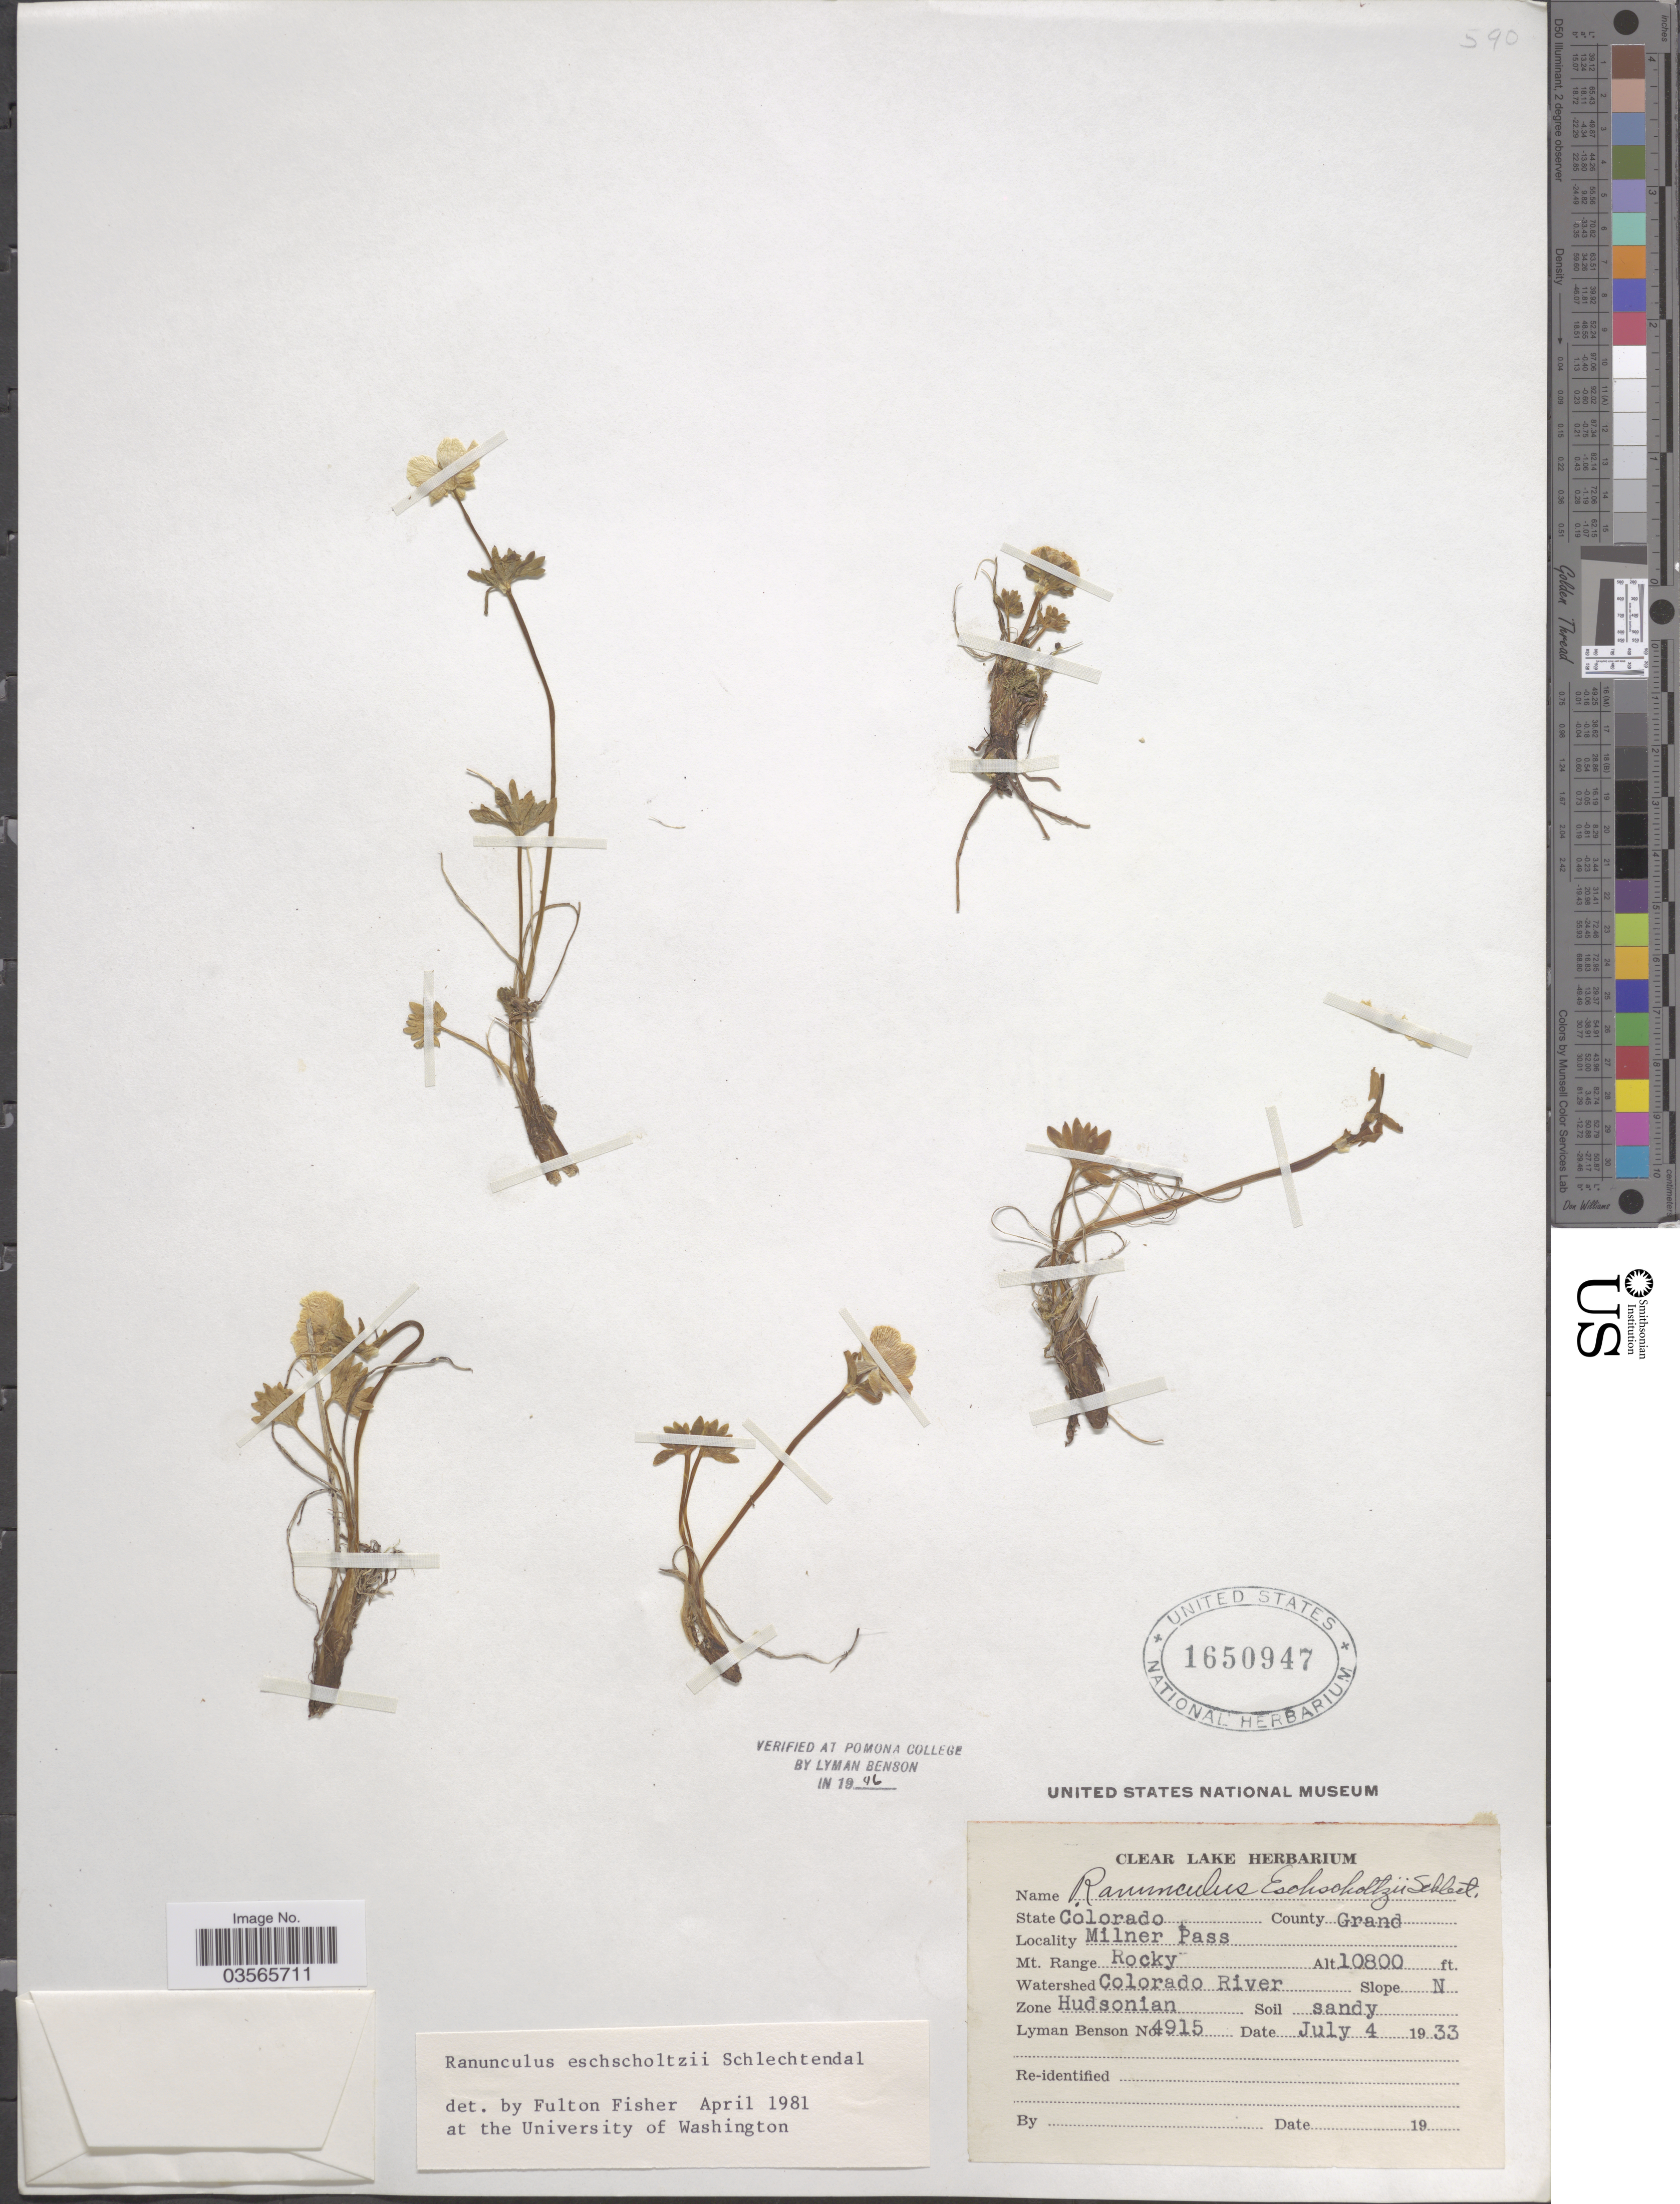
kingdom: Plantae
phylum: Tracheophyta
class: Magnoliopsida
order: Ranunculales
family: Ranunculaceae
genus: Ranunculus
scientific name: Ranunculus eschscholtzii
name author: Schltdl.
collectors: L. D. Benson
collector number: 4915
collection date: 1933-07-04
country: United States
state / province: Colorado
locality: County Grand. Milner Pass. Mt. Range Rocky. Watershed Colorado River. Slope N. Zone Hudsonian.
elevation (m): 3292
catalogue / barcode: US 1650947